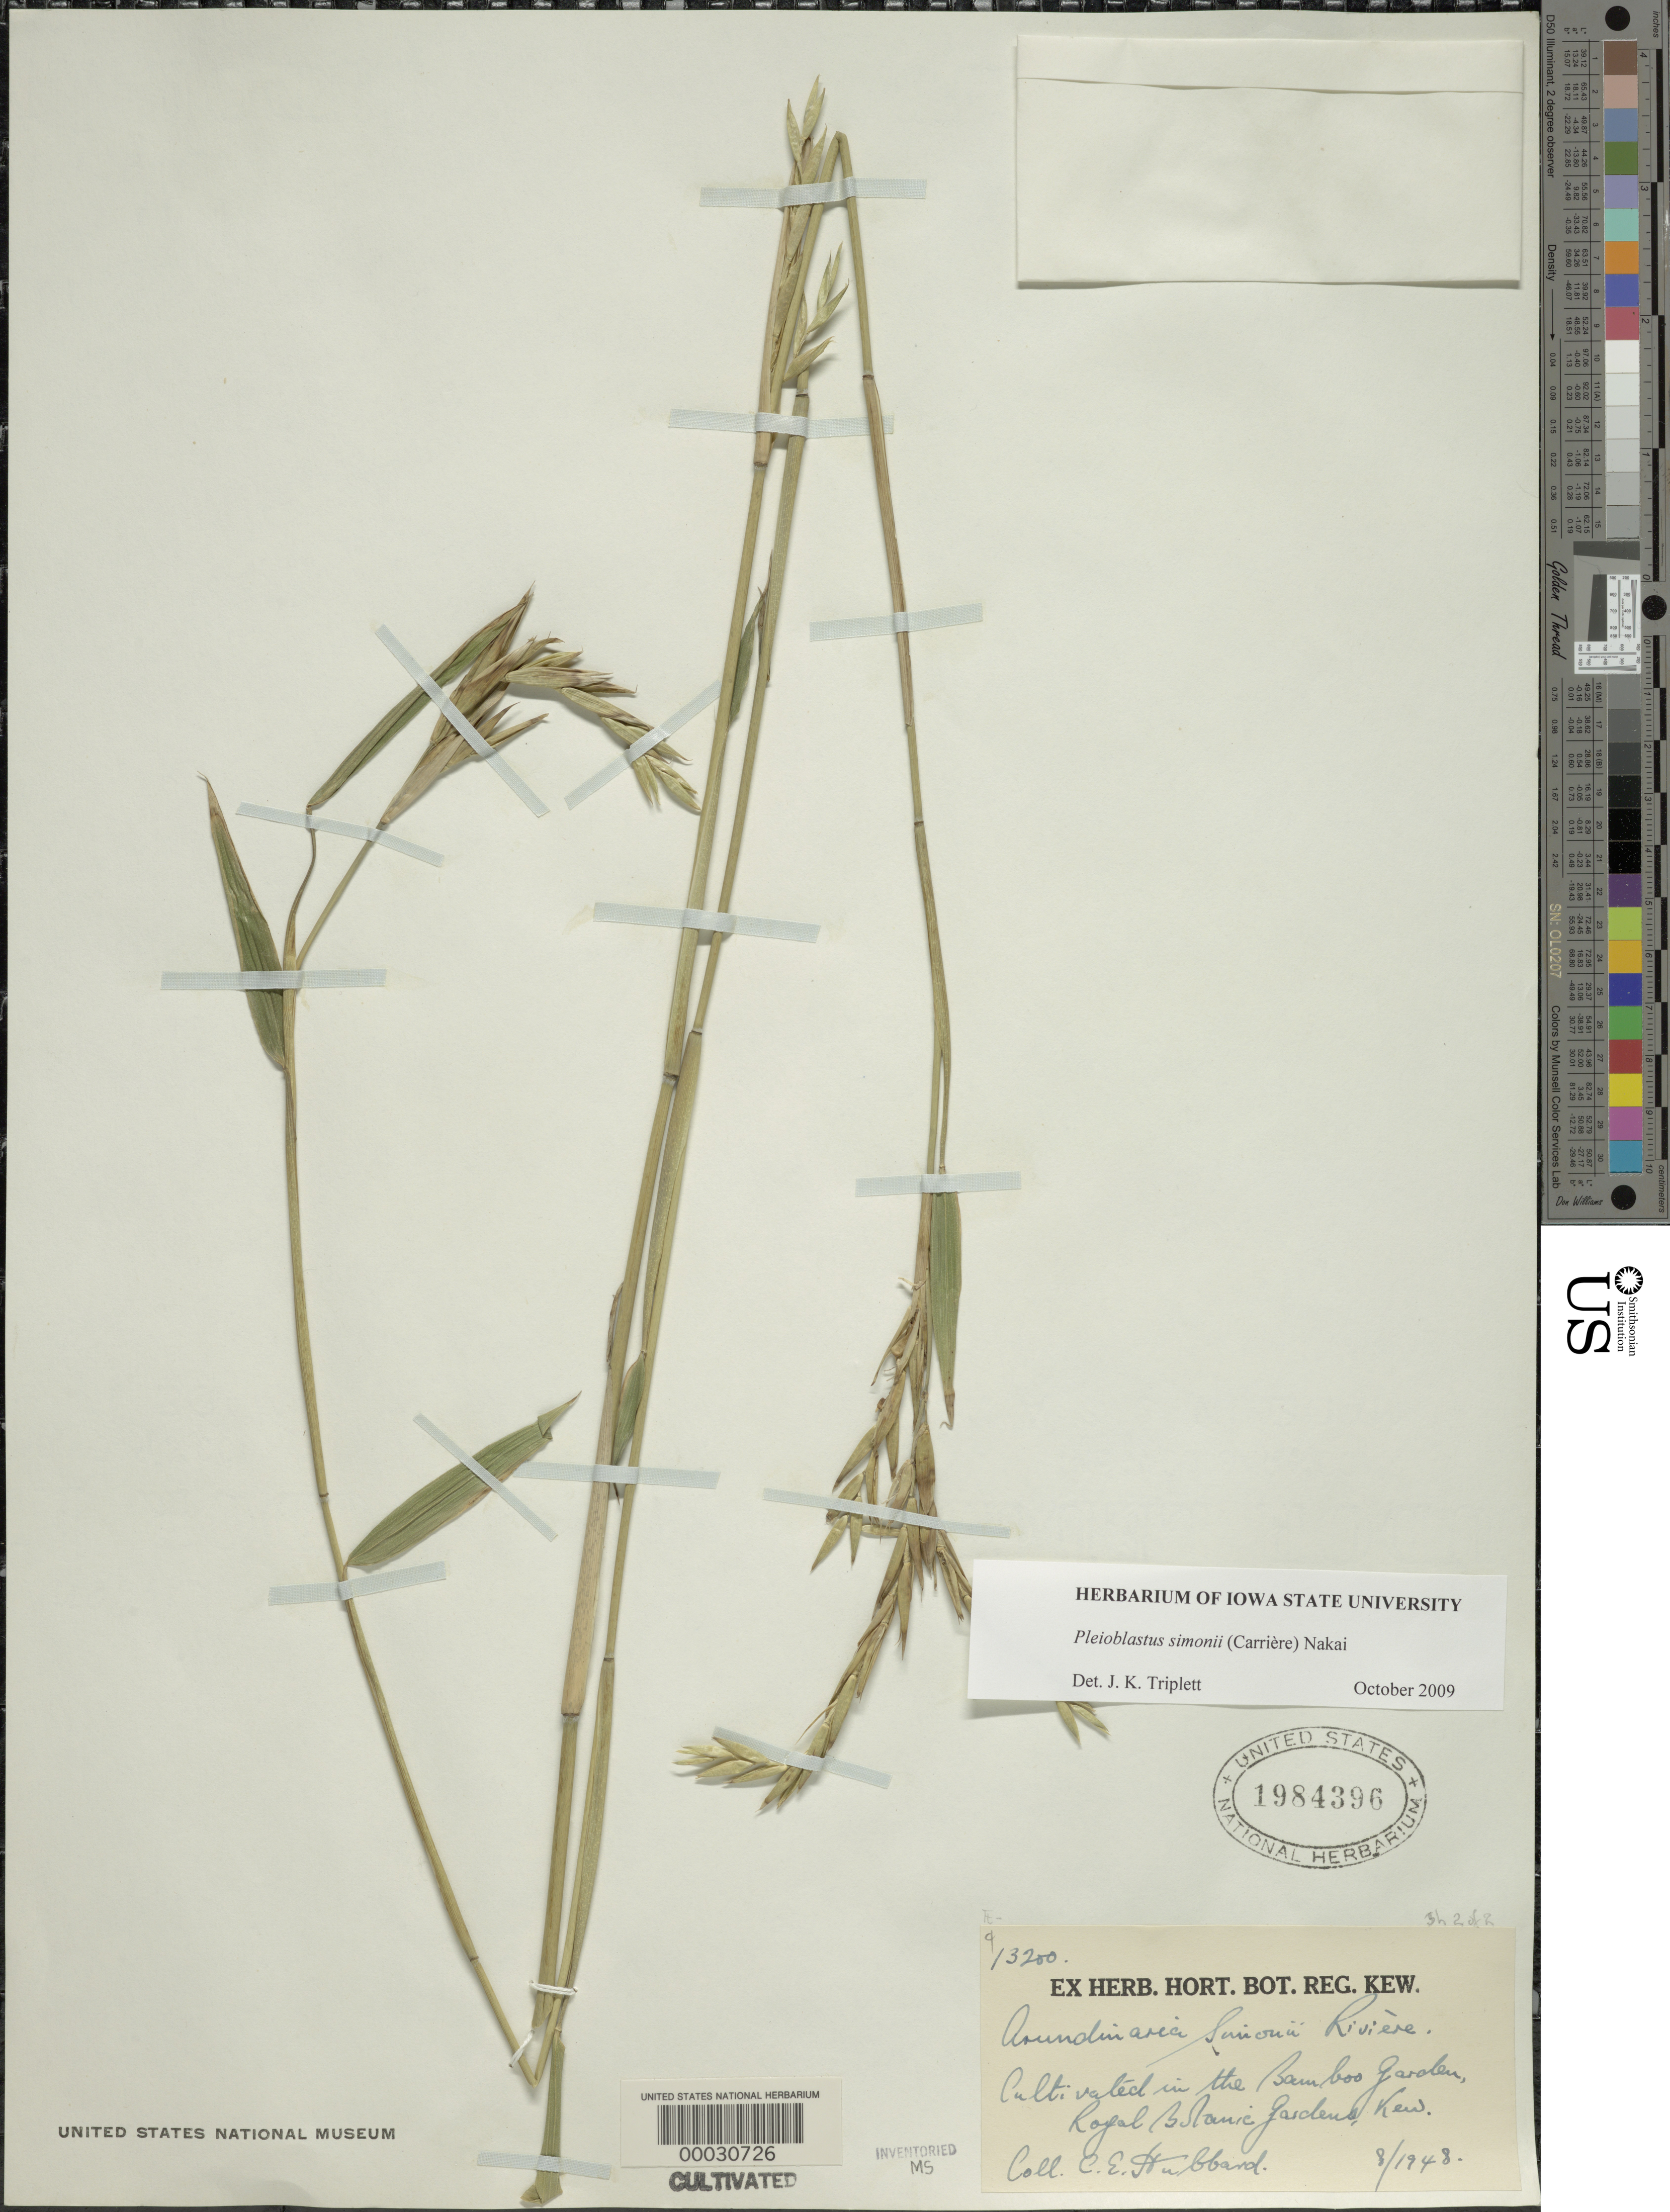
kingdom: Plantae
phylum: Tracheophyta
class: Liliopsida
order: Poales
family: Poaceae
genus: Pleioblastus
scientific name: Pleioblastus simonii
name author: (Carrière) Nakai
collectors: C. E. Hubbard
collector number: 13200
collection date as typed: Aug 1948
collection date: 1948-08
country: United Kingdom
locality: Royal botanical gardens-kew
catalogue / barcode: US 1984396